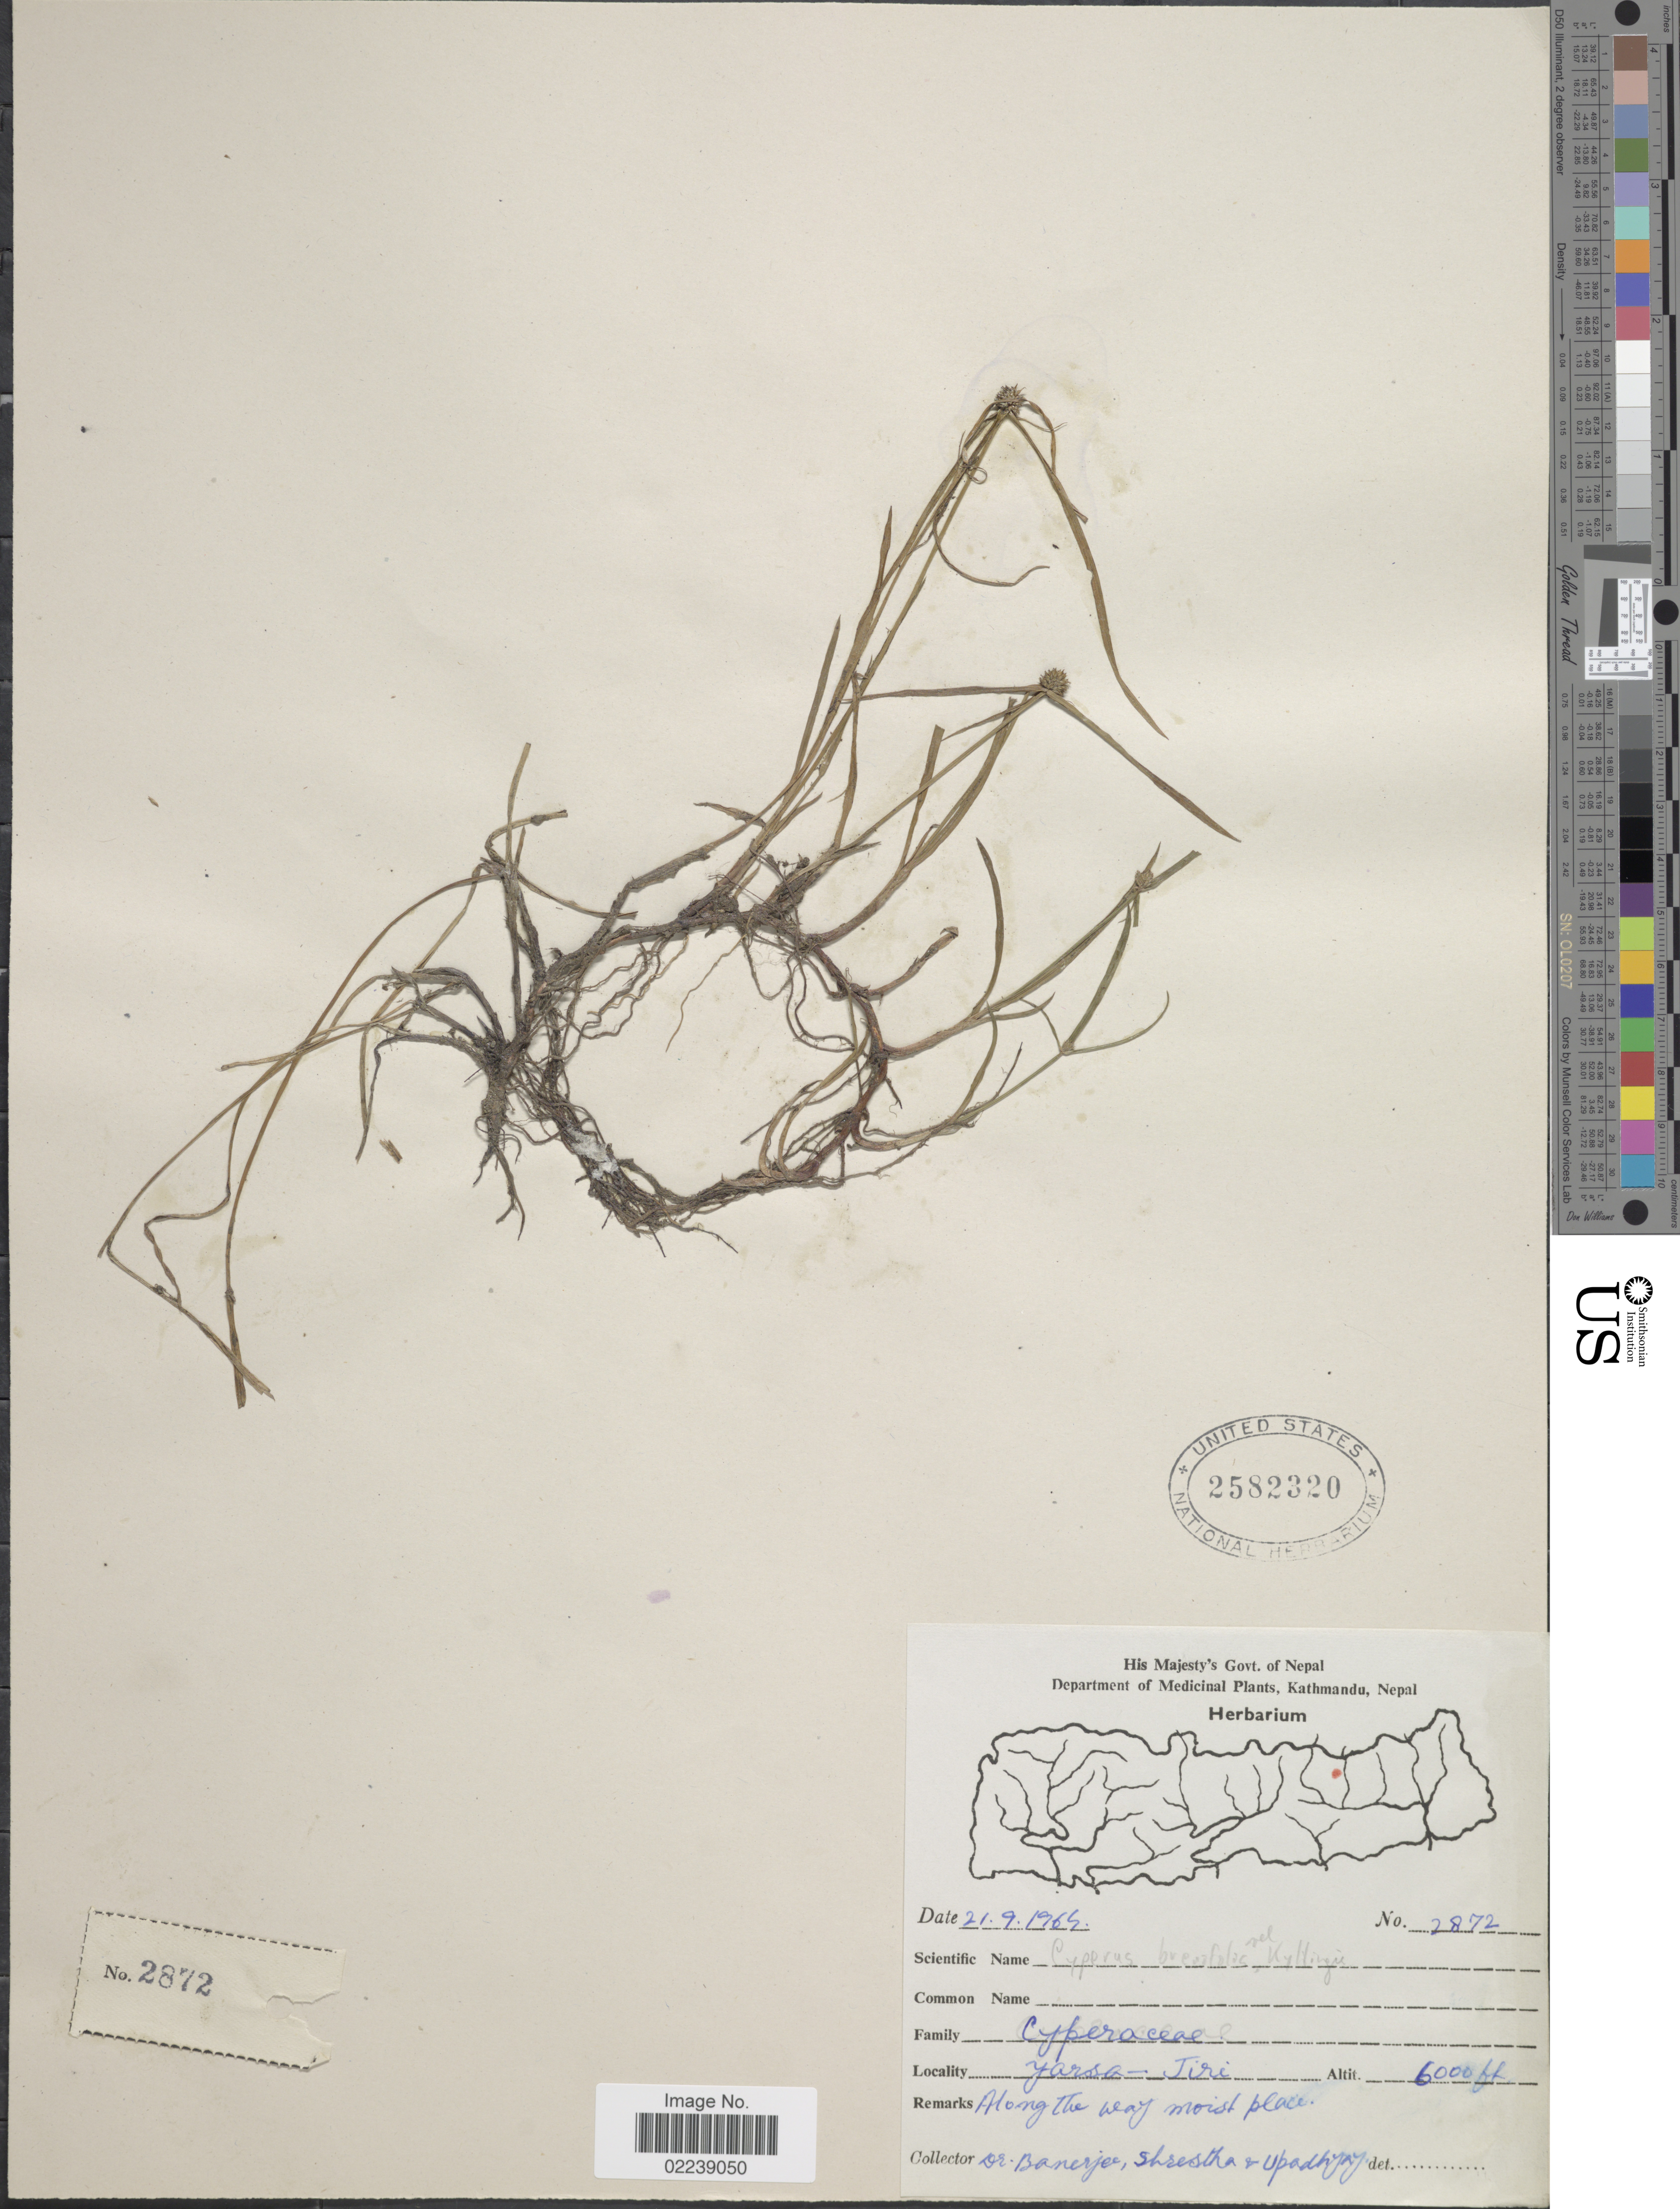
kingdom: Plantae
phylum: Tracheophyta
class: Liliopsida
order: Poales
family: Cyperaceae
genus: Cyperus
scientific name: Cyperus brevifolius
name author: (Rottb.) Hassk.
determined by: Strong, M. T., (US), Smithsonian Institution - National Museum of Natural History (UNITED STATES)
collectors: -. Banerjee, -. Shrestha & Upadhyay, --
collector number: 2872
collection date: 1964-09-21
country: Nepal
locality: Yarsa-Tiri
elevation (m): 1829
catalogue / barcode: US 2582320